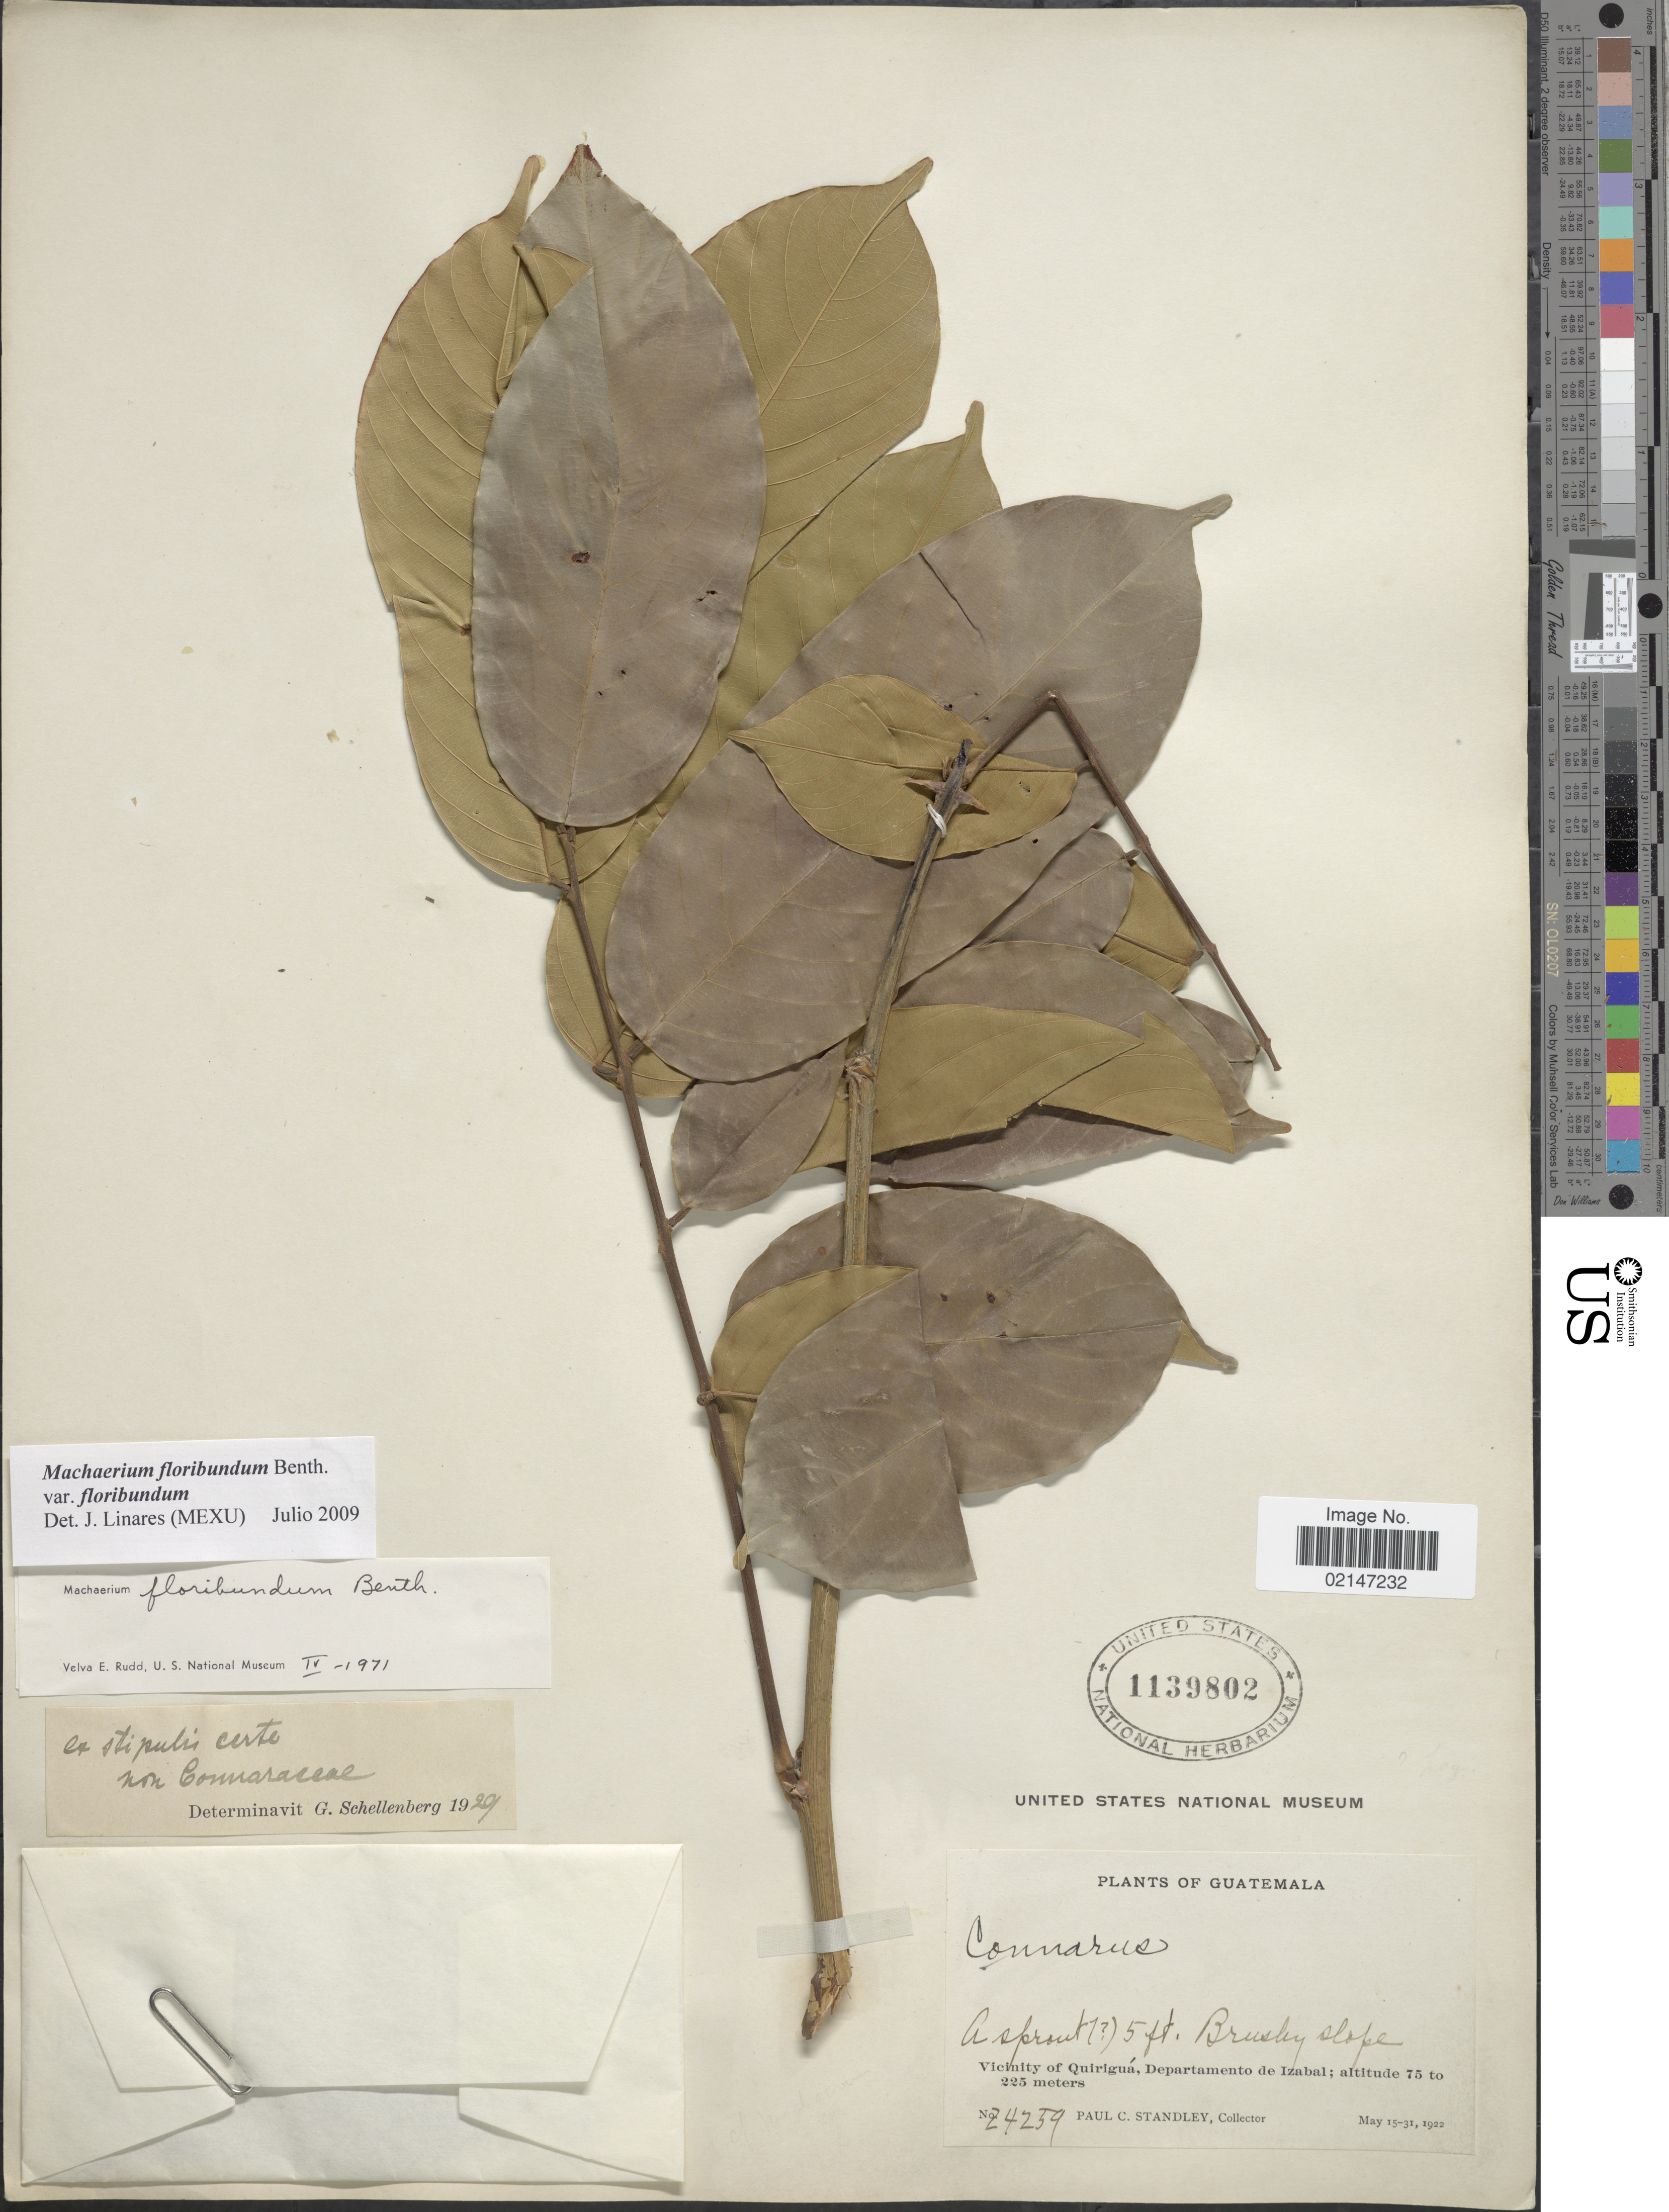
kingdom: Plantae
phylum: Tracheophyta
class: Magnoliopsida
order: Fabales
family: Fabaceae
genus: Machaerium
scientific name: Machaerium floribundum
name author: Benth.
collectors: P. C. Standley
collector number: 24259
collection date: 1922-05-15/1922-05-31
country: Guatemala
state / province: Izabal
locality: Brushy slope, Vicinity of Quiriguá, Departamento de Izabal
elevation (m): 75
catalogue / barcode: US 1139802